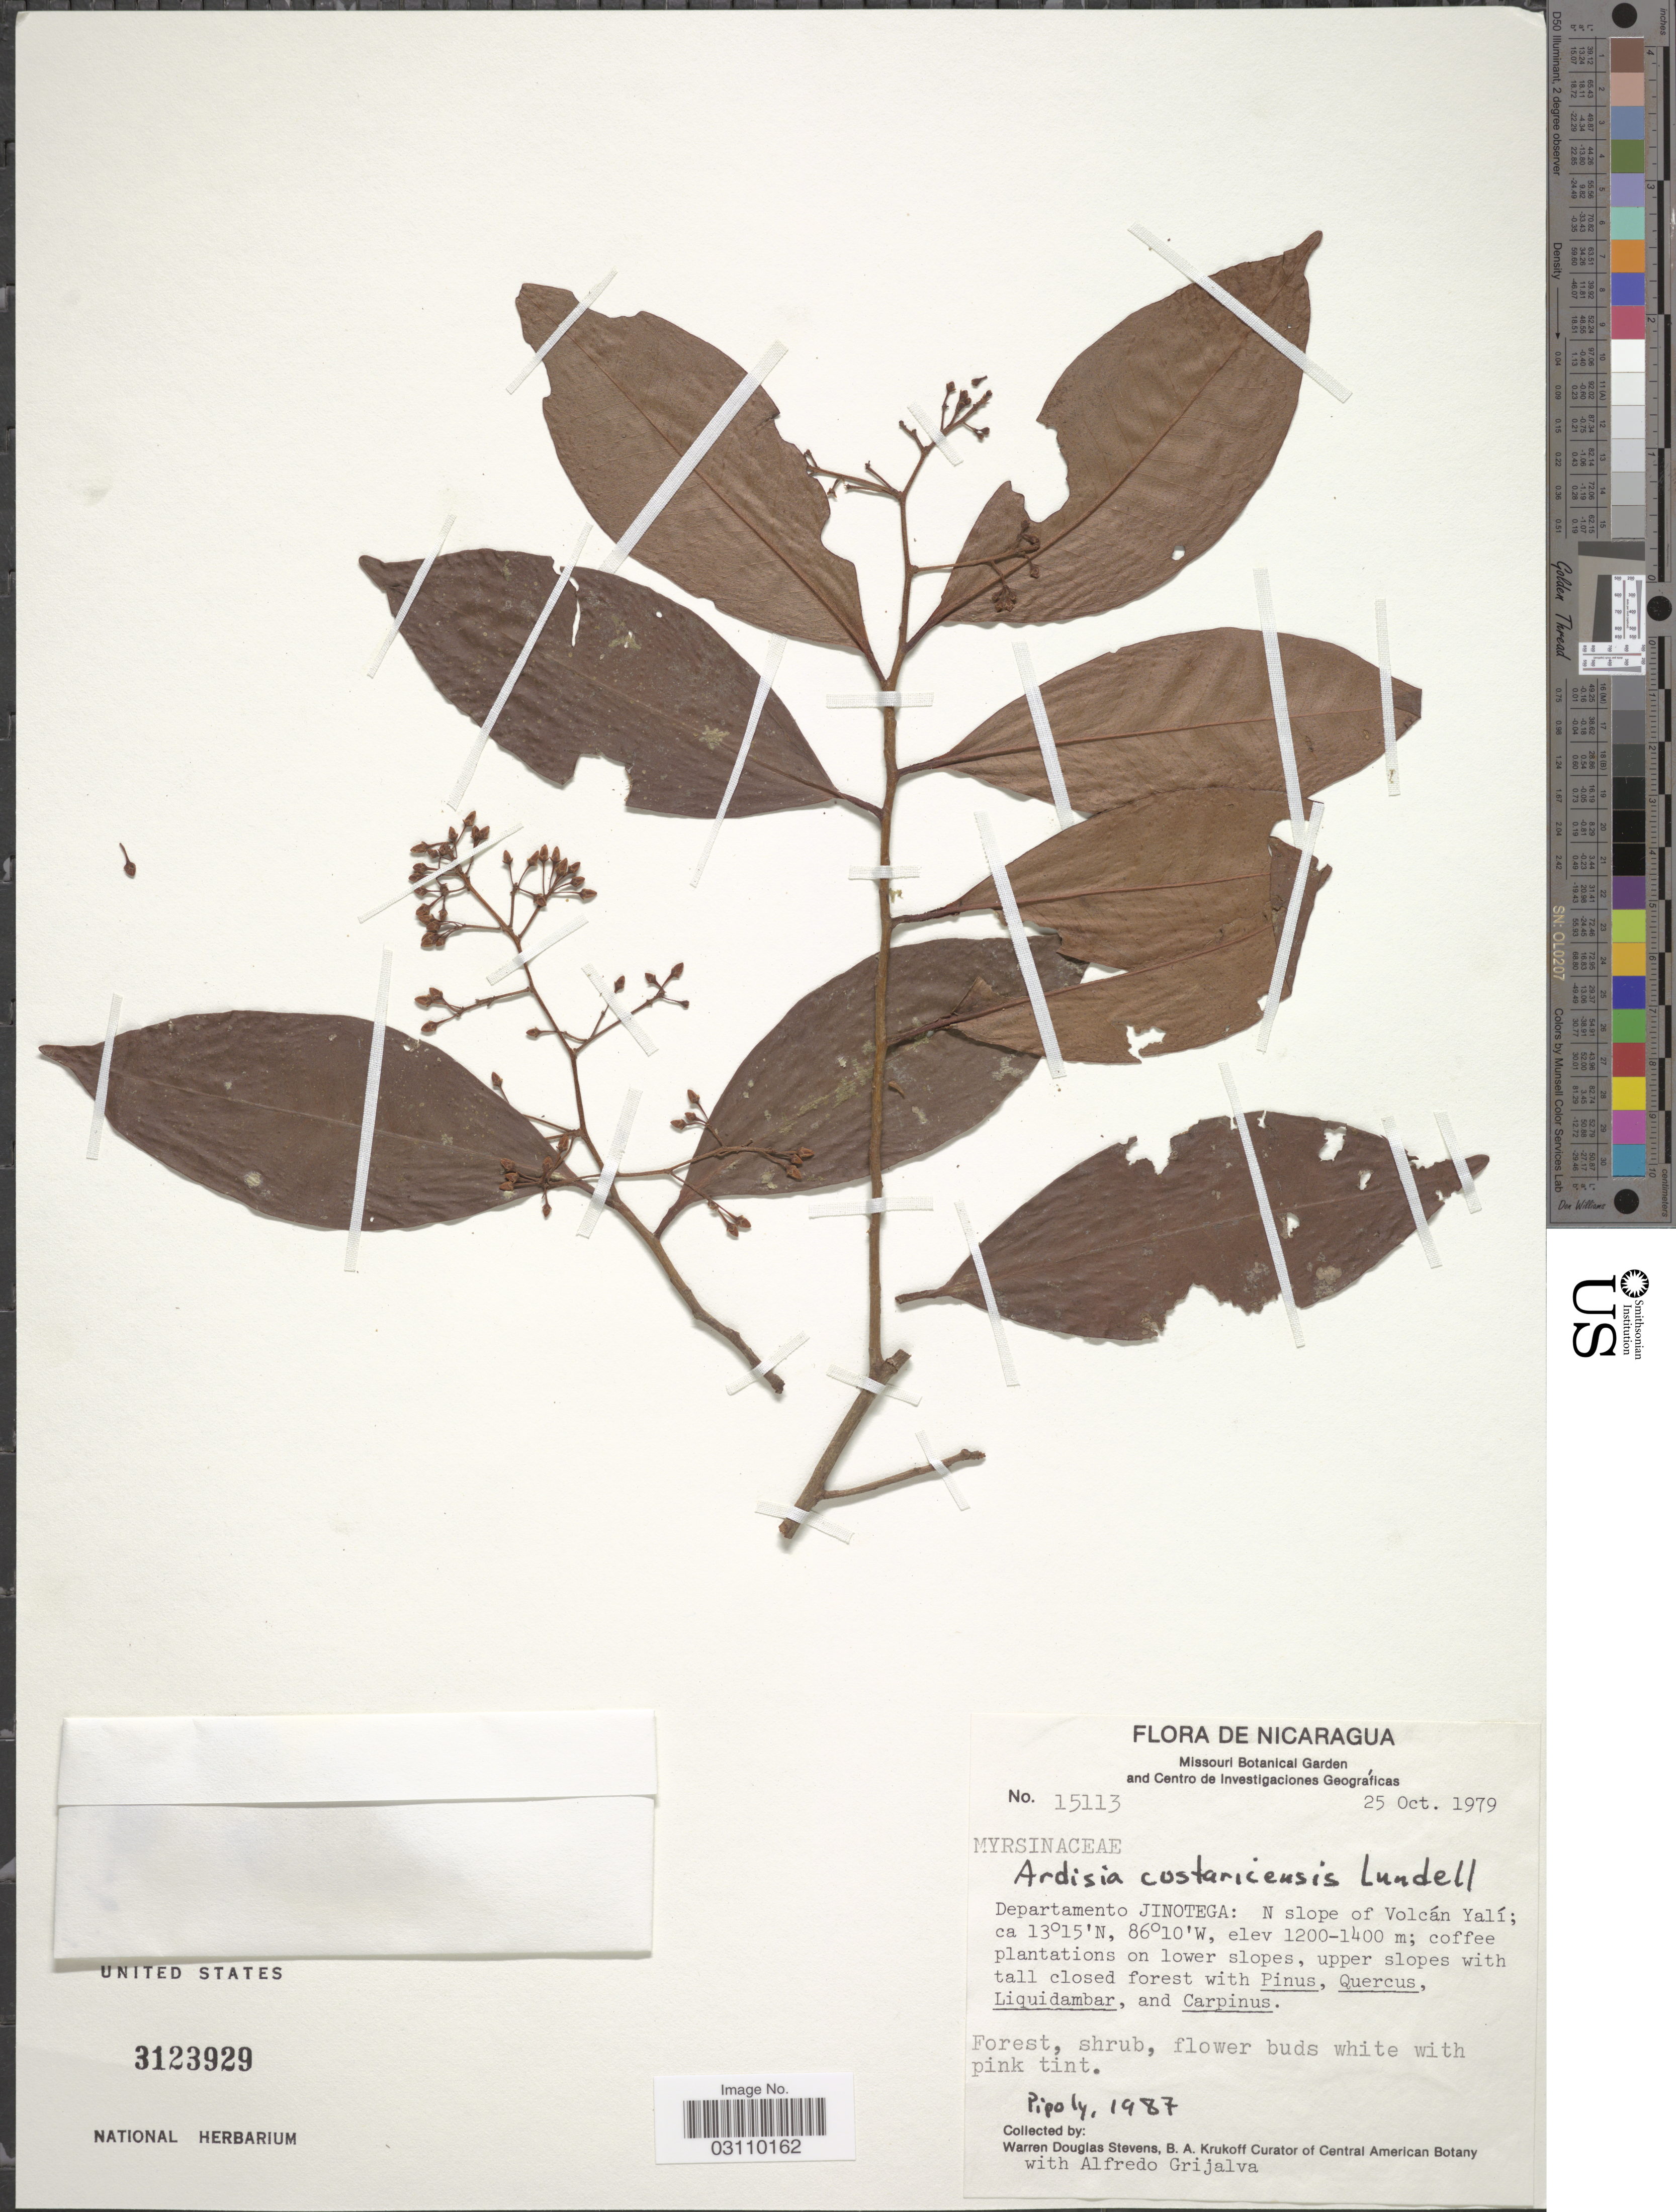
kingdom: Plantae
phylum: Tracheophyta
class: Magnoliopsida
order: Ericales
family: Primulaceae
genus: Ardisia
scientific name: Ardisia costaricensis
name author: Lundell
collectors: W. D. Stevens & A. Grijalva P.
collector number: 15113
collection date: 1979-10-25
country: Nicaragua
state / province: Jinotega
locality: Departamento Jinotega: N slope of Volcán Yalí.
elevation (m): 1200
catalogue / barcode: US 3123929